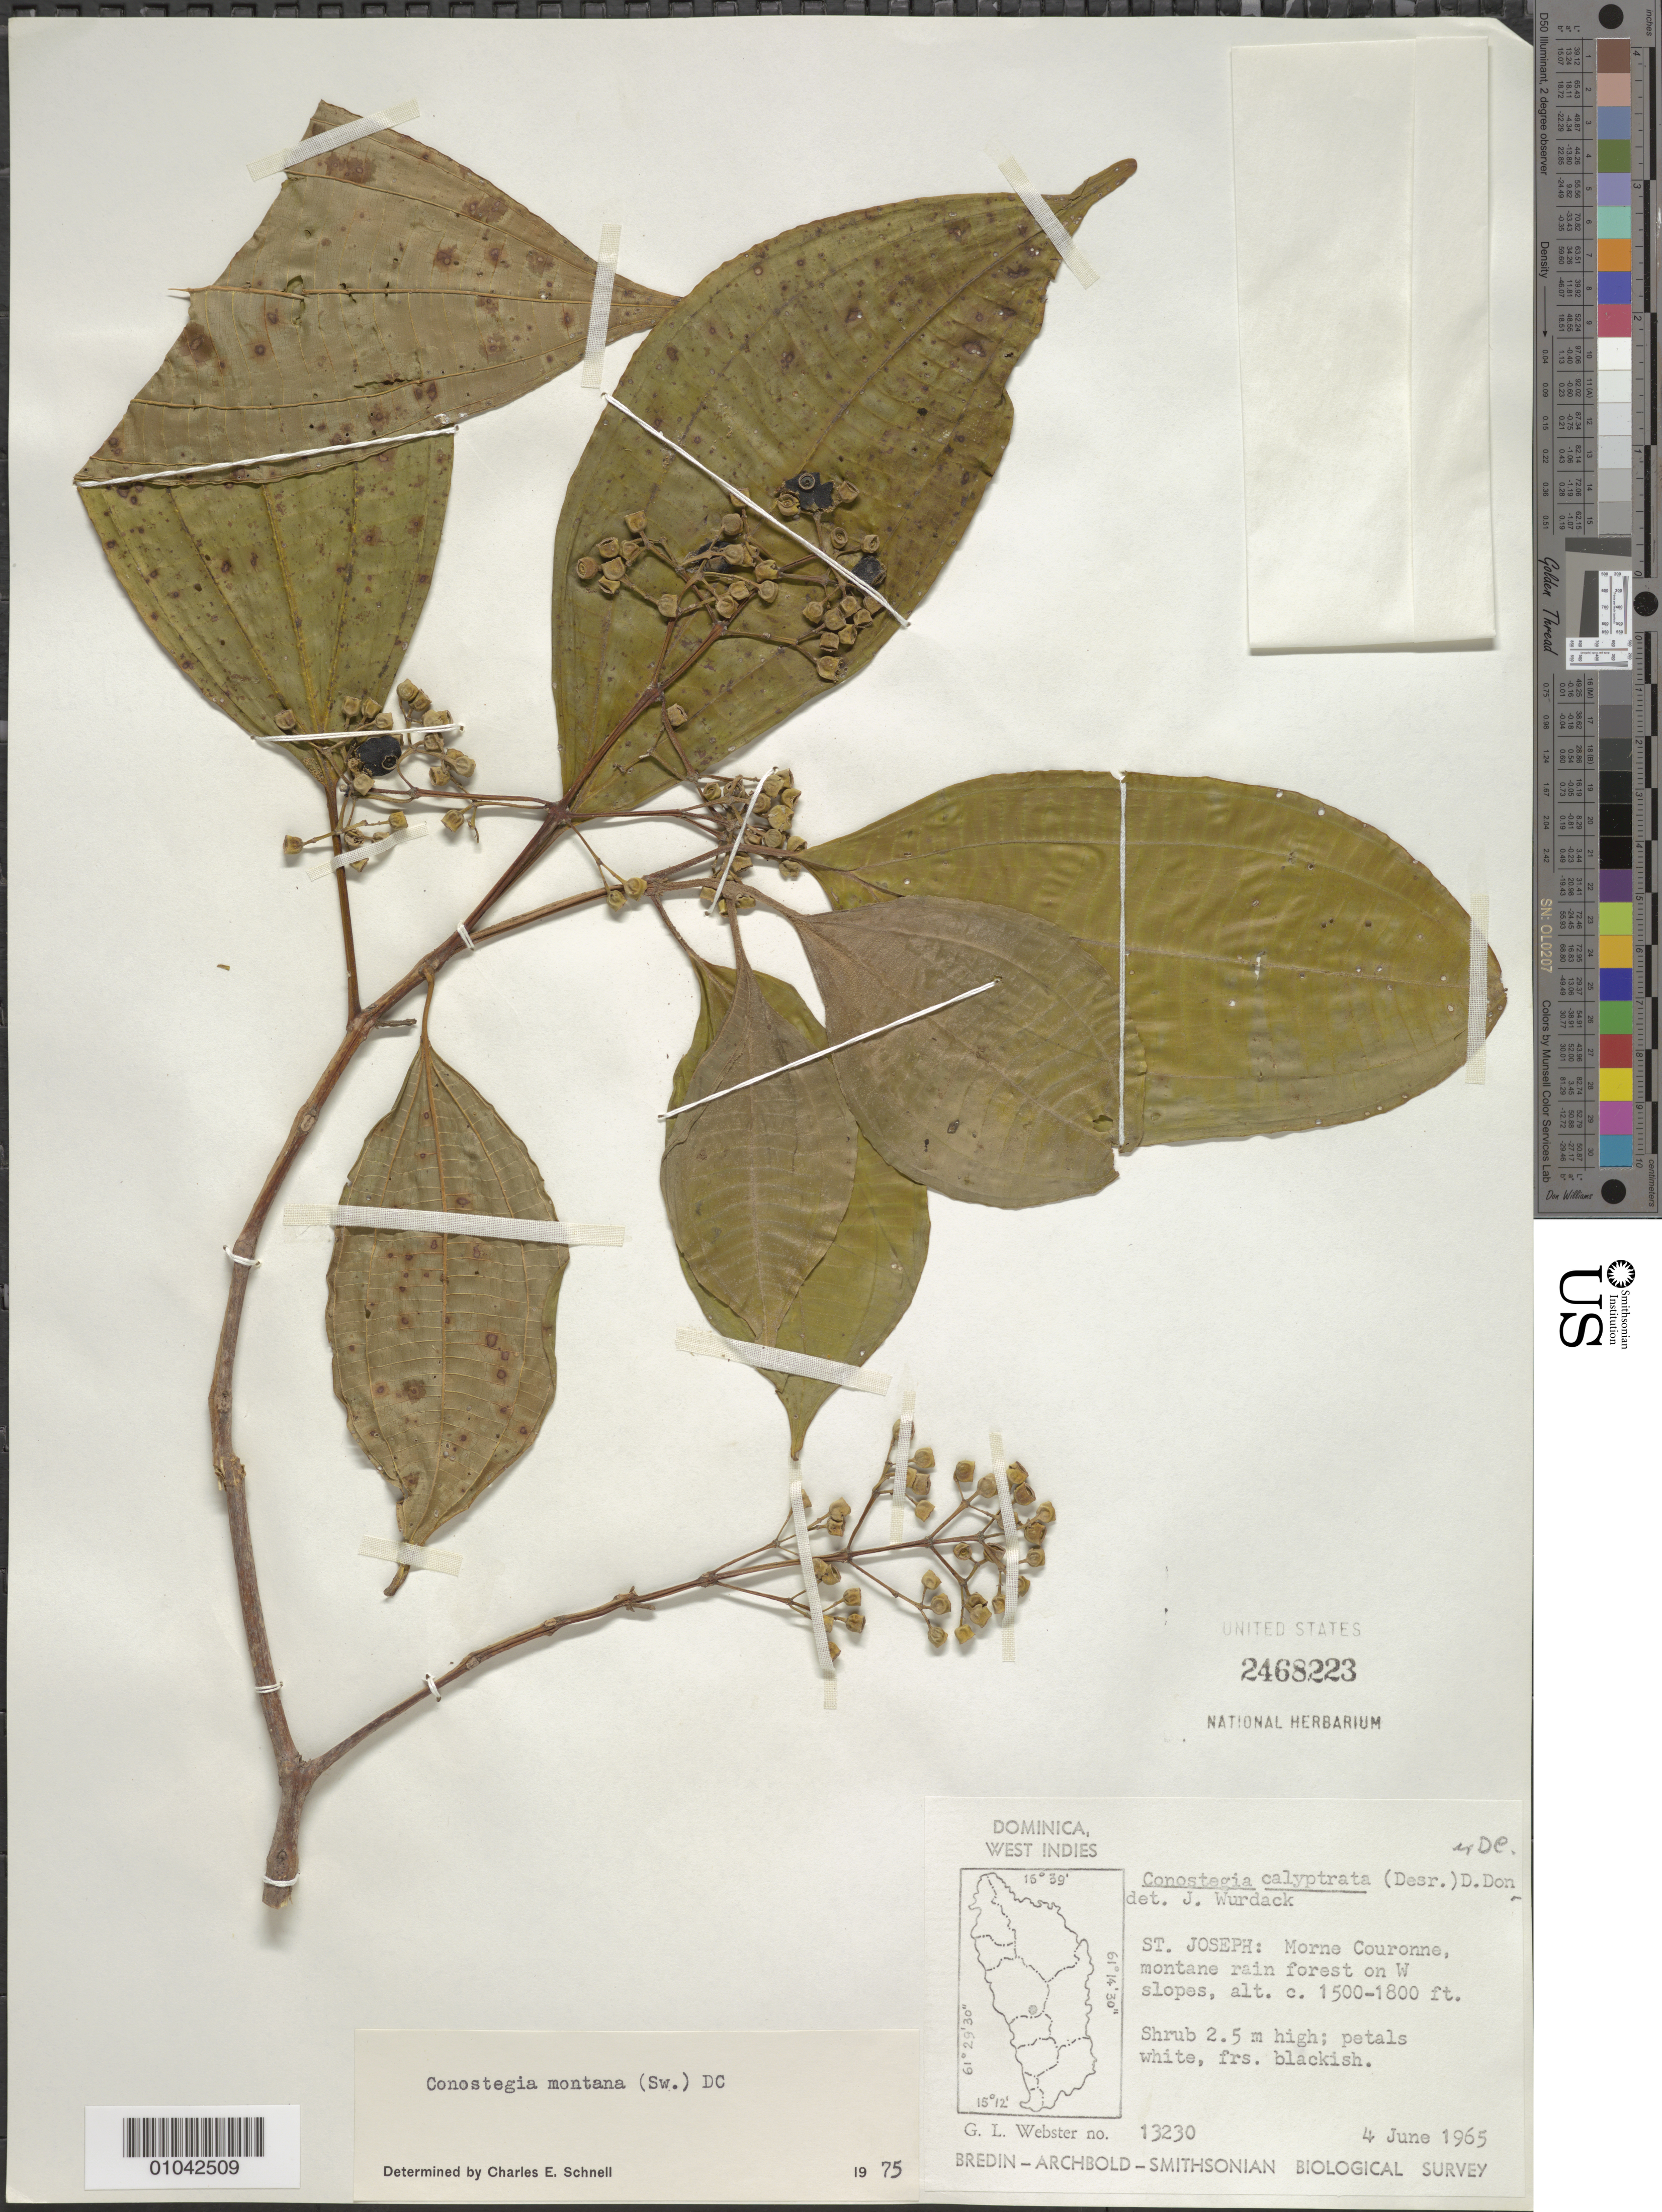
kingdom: Plantae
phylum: Tracheophyta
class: Magnoliopsida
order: Myrtales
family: Melastomataceae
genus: Conostegia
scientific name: Conostegia montana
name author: (Sw.) D. Don ex DC.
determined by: Schnell, C. E.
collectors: G. L. Webster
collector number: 13230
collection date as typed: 04 Jun 1965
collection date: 1965-06-04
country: Dominica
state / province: St. Joseph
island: Dominica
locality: Morne Couronne, on W slopes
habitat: Montane rainforest on W slopes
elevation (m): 457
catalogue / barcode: US 2468223